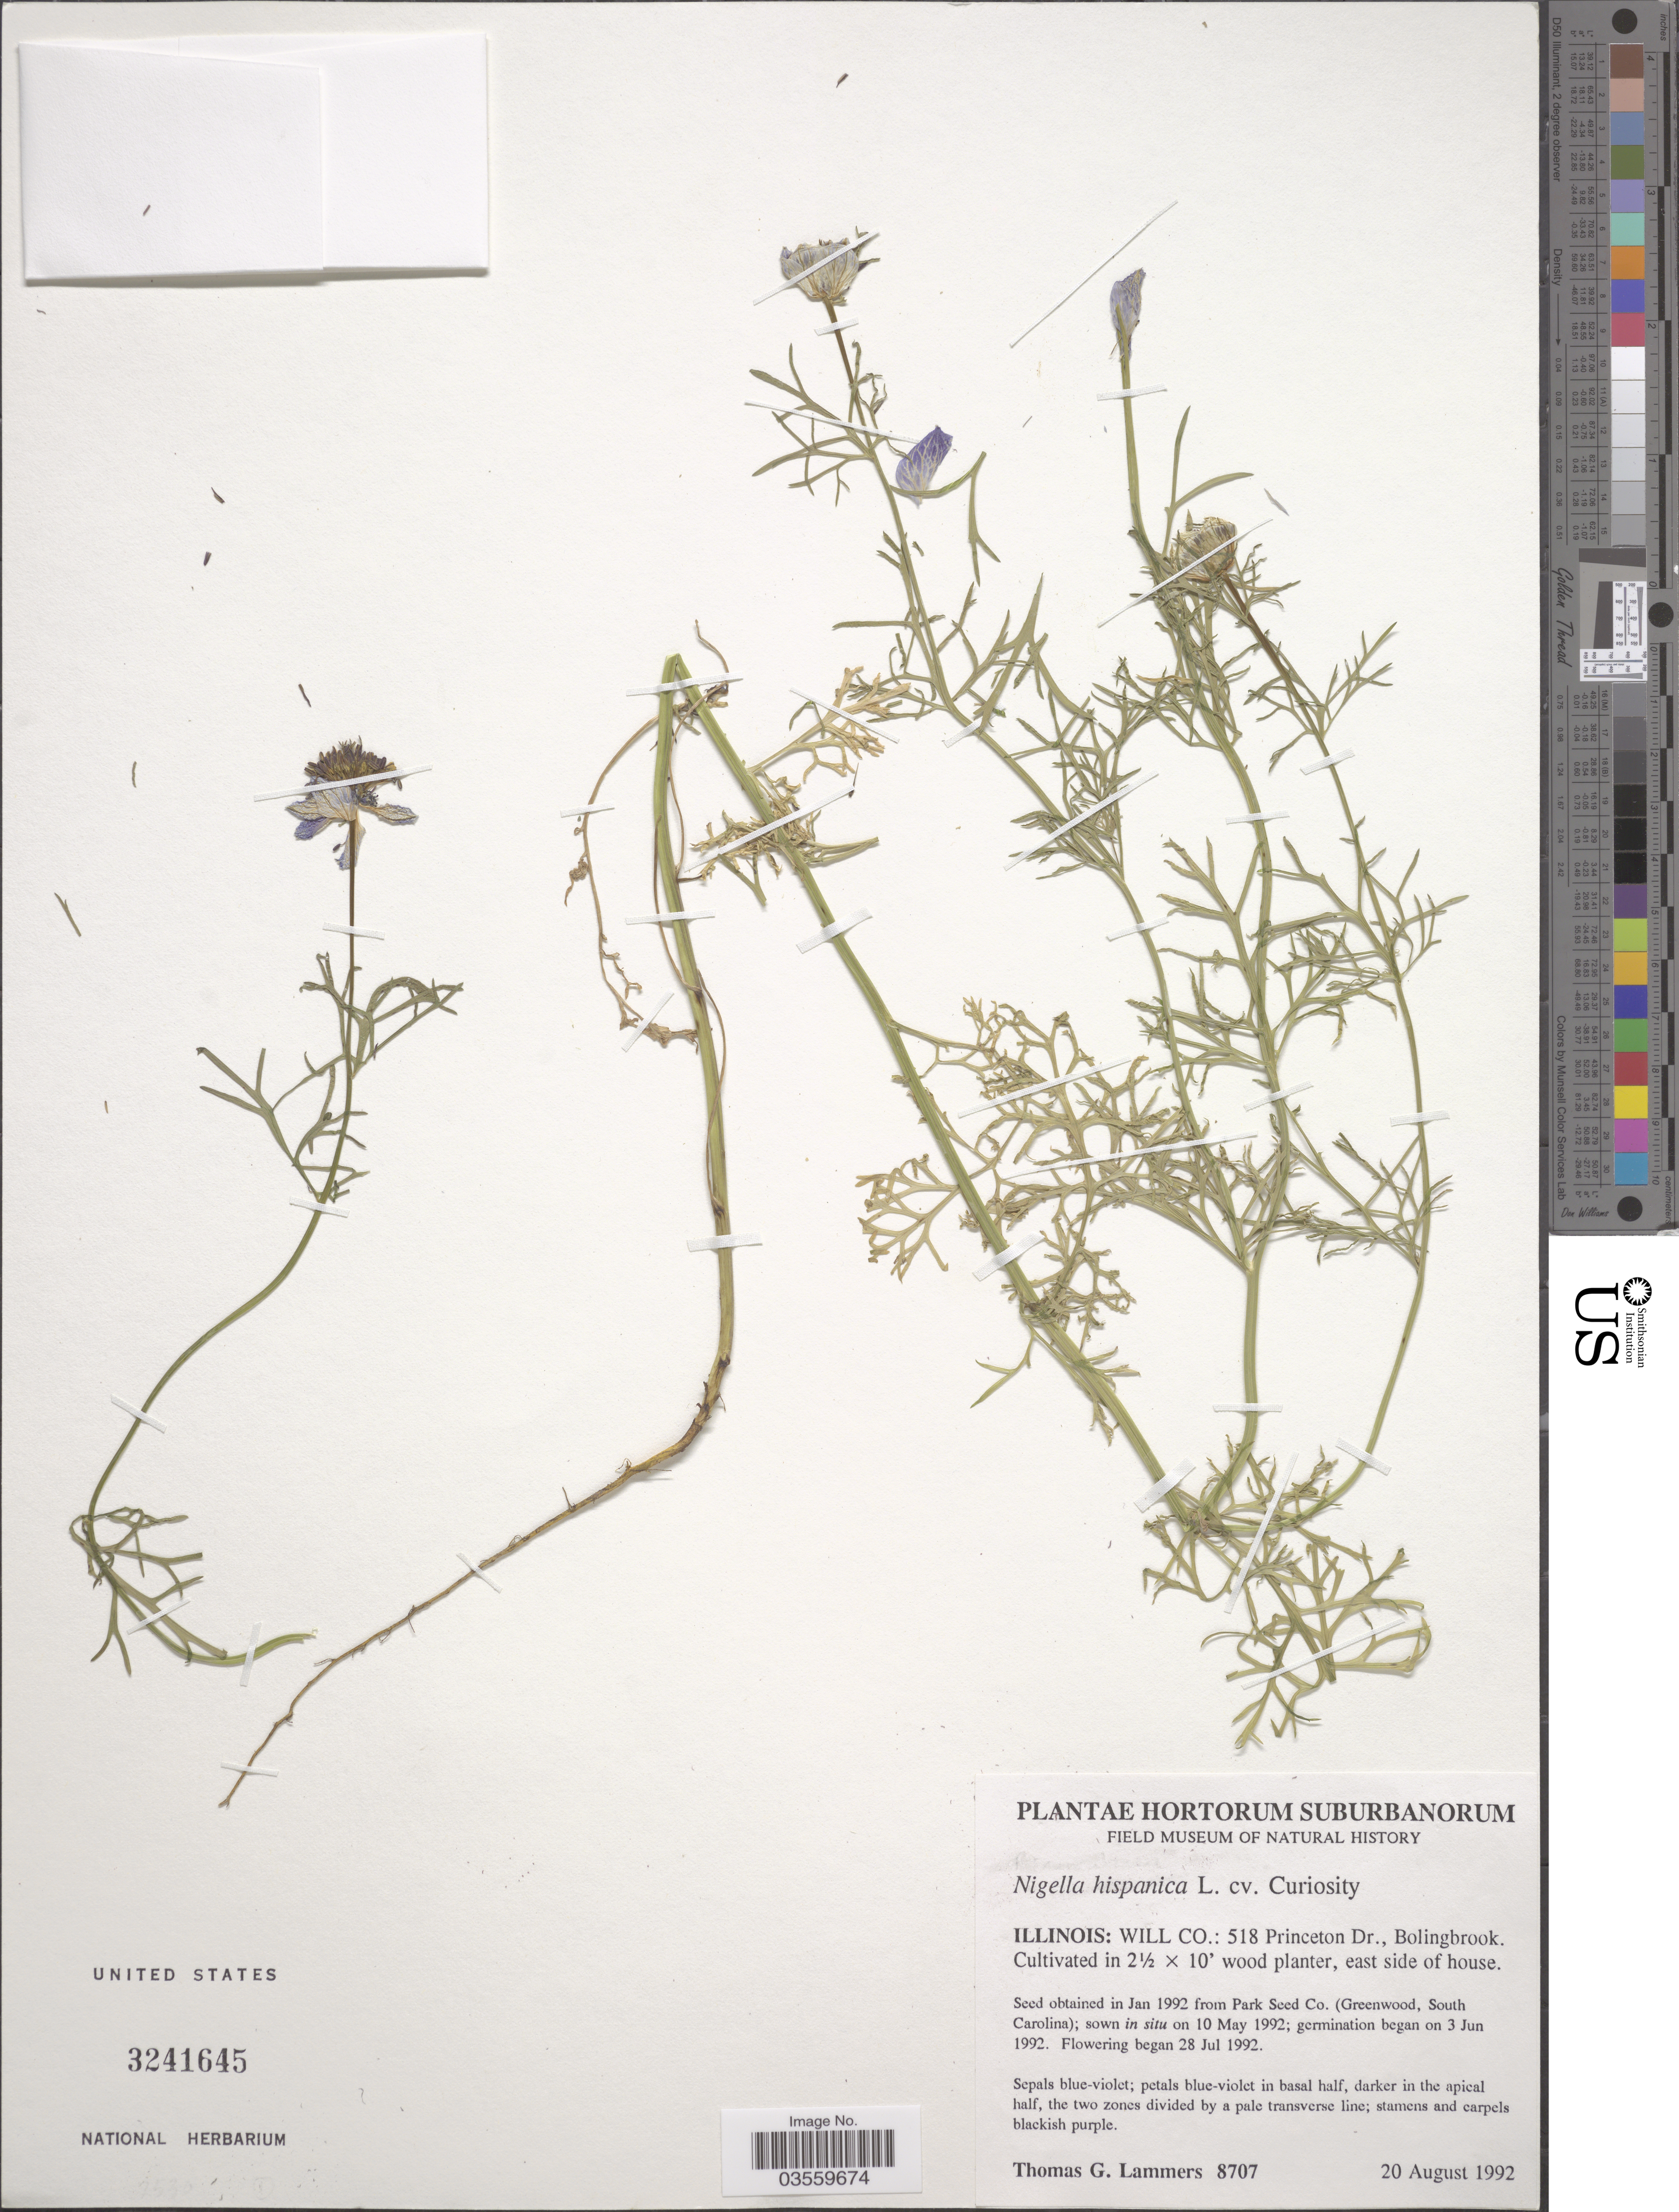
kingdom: Plantae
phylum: Tracheophyta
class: Magnoliopsida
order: Ranunculales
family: Ranunculaceae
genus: Nigella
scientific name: Nigella hispanica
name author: L.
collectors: T. G. Lammers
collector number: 8707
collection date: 1992-08-20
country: United States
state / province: Illinois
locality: Will Co.: 518 Princeton Dr., Bolingbrook. In 2½ [Foreign script] 10' wood planter, east side of house.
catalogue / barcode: US 3241645